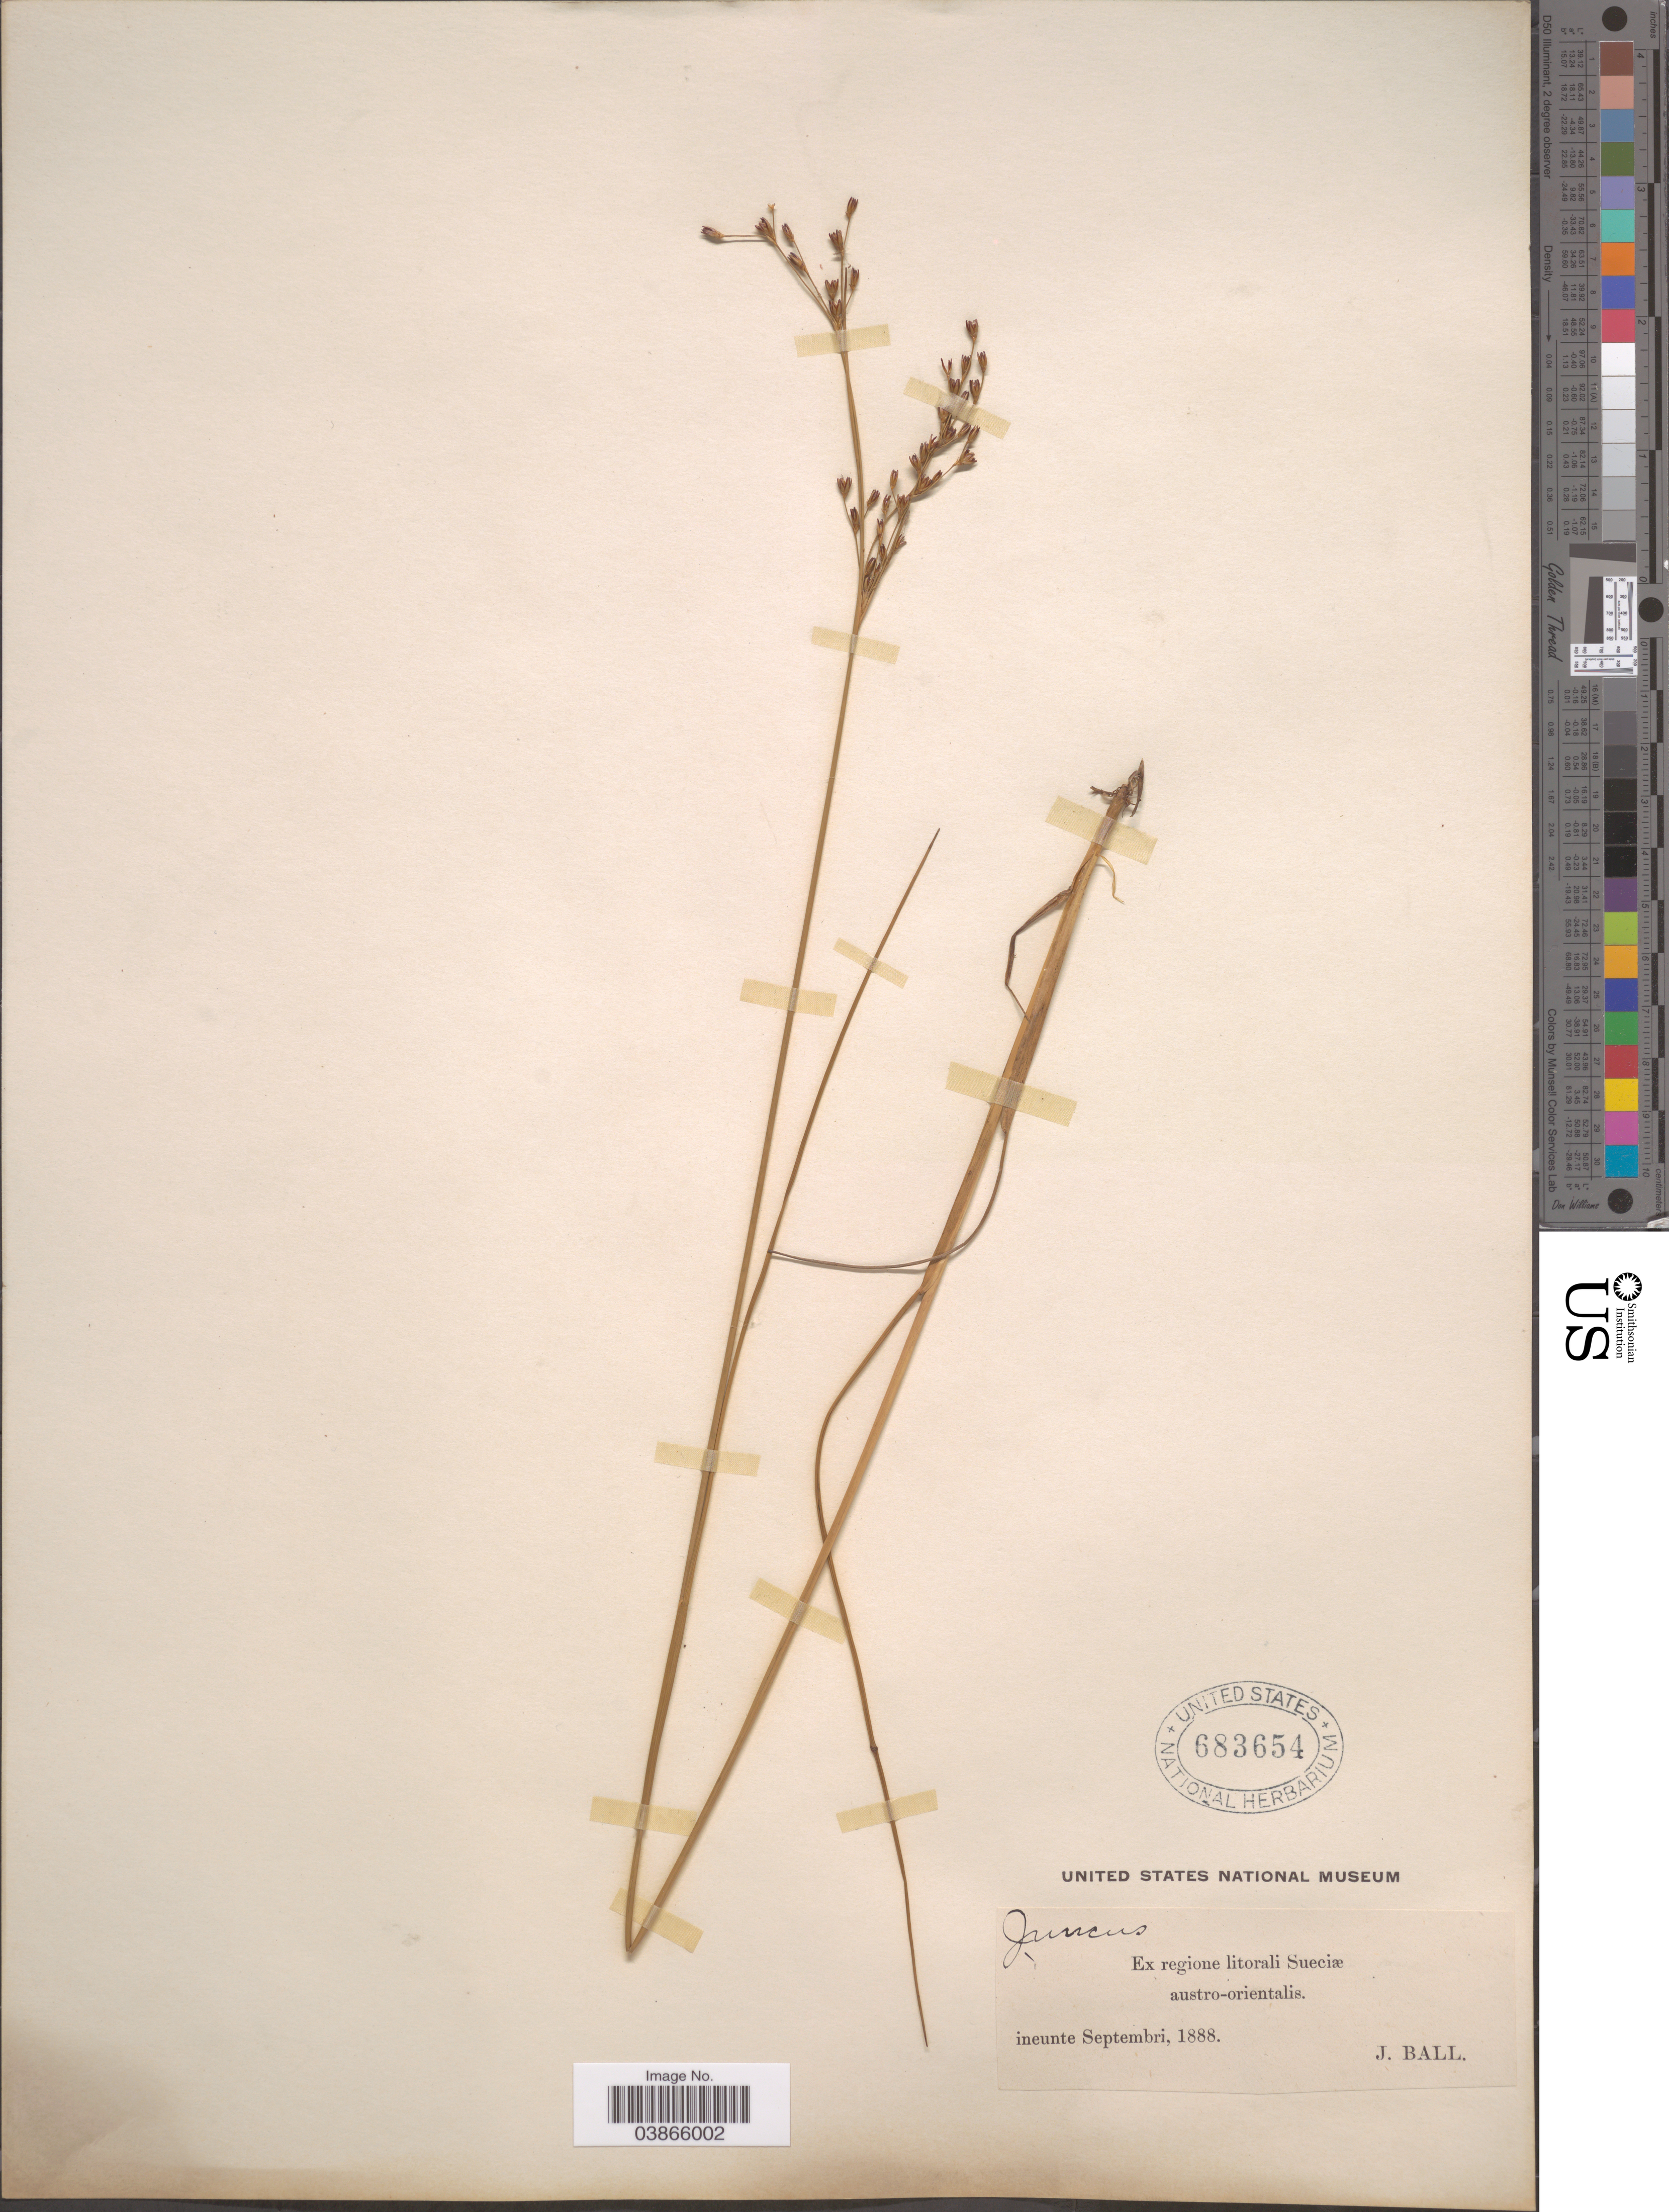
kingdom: Plantae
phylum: Tracheophyta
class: Liliopsida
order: Poales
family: Juncaceae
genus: Juncus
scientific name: Juncus sp.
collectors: J. Ball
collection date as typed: inuente Septembri, 1888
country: Sweden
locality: Ex regione litorali Sueciæ austro-orientalis.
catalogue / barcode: US 683654